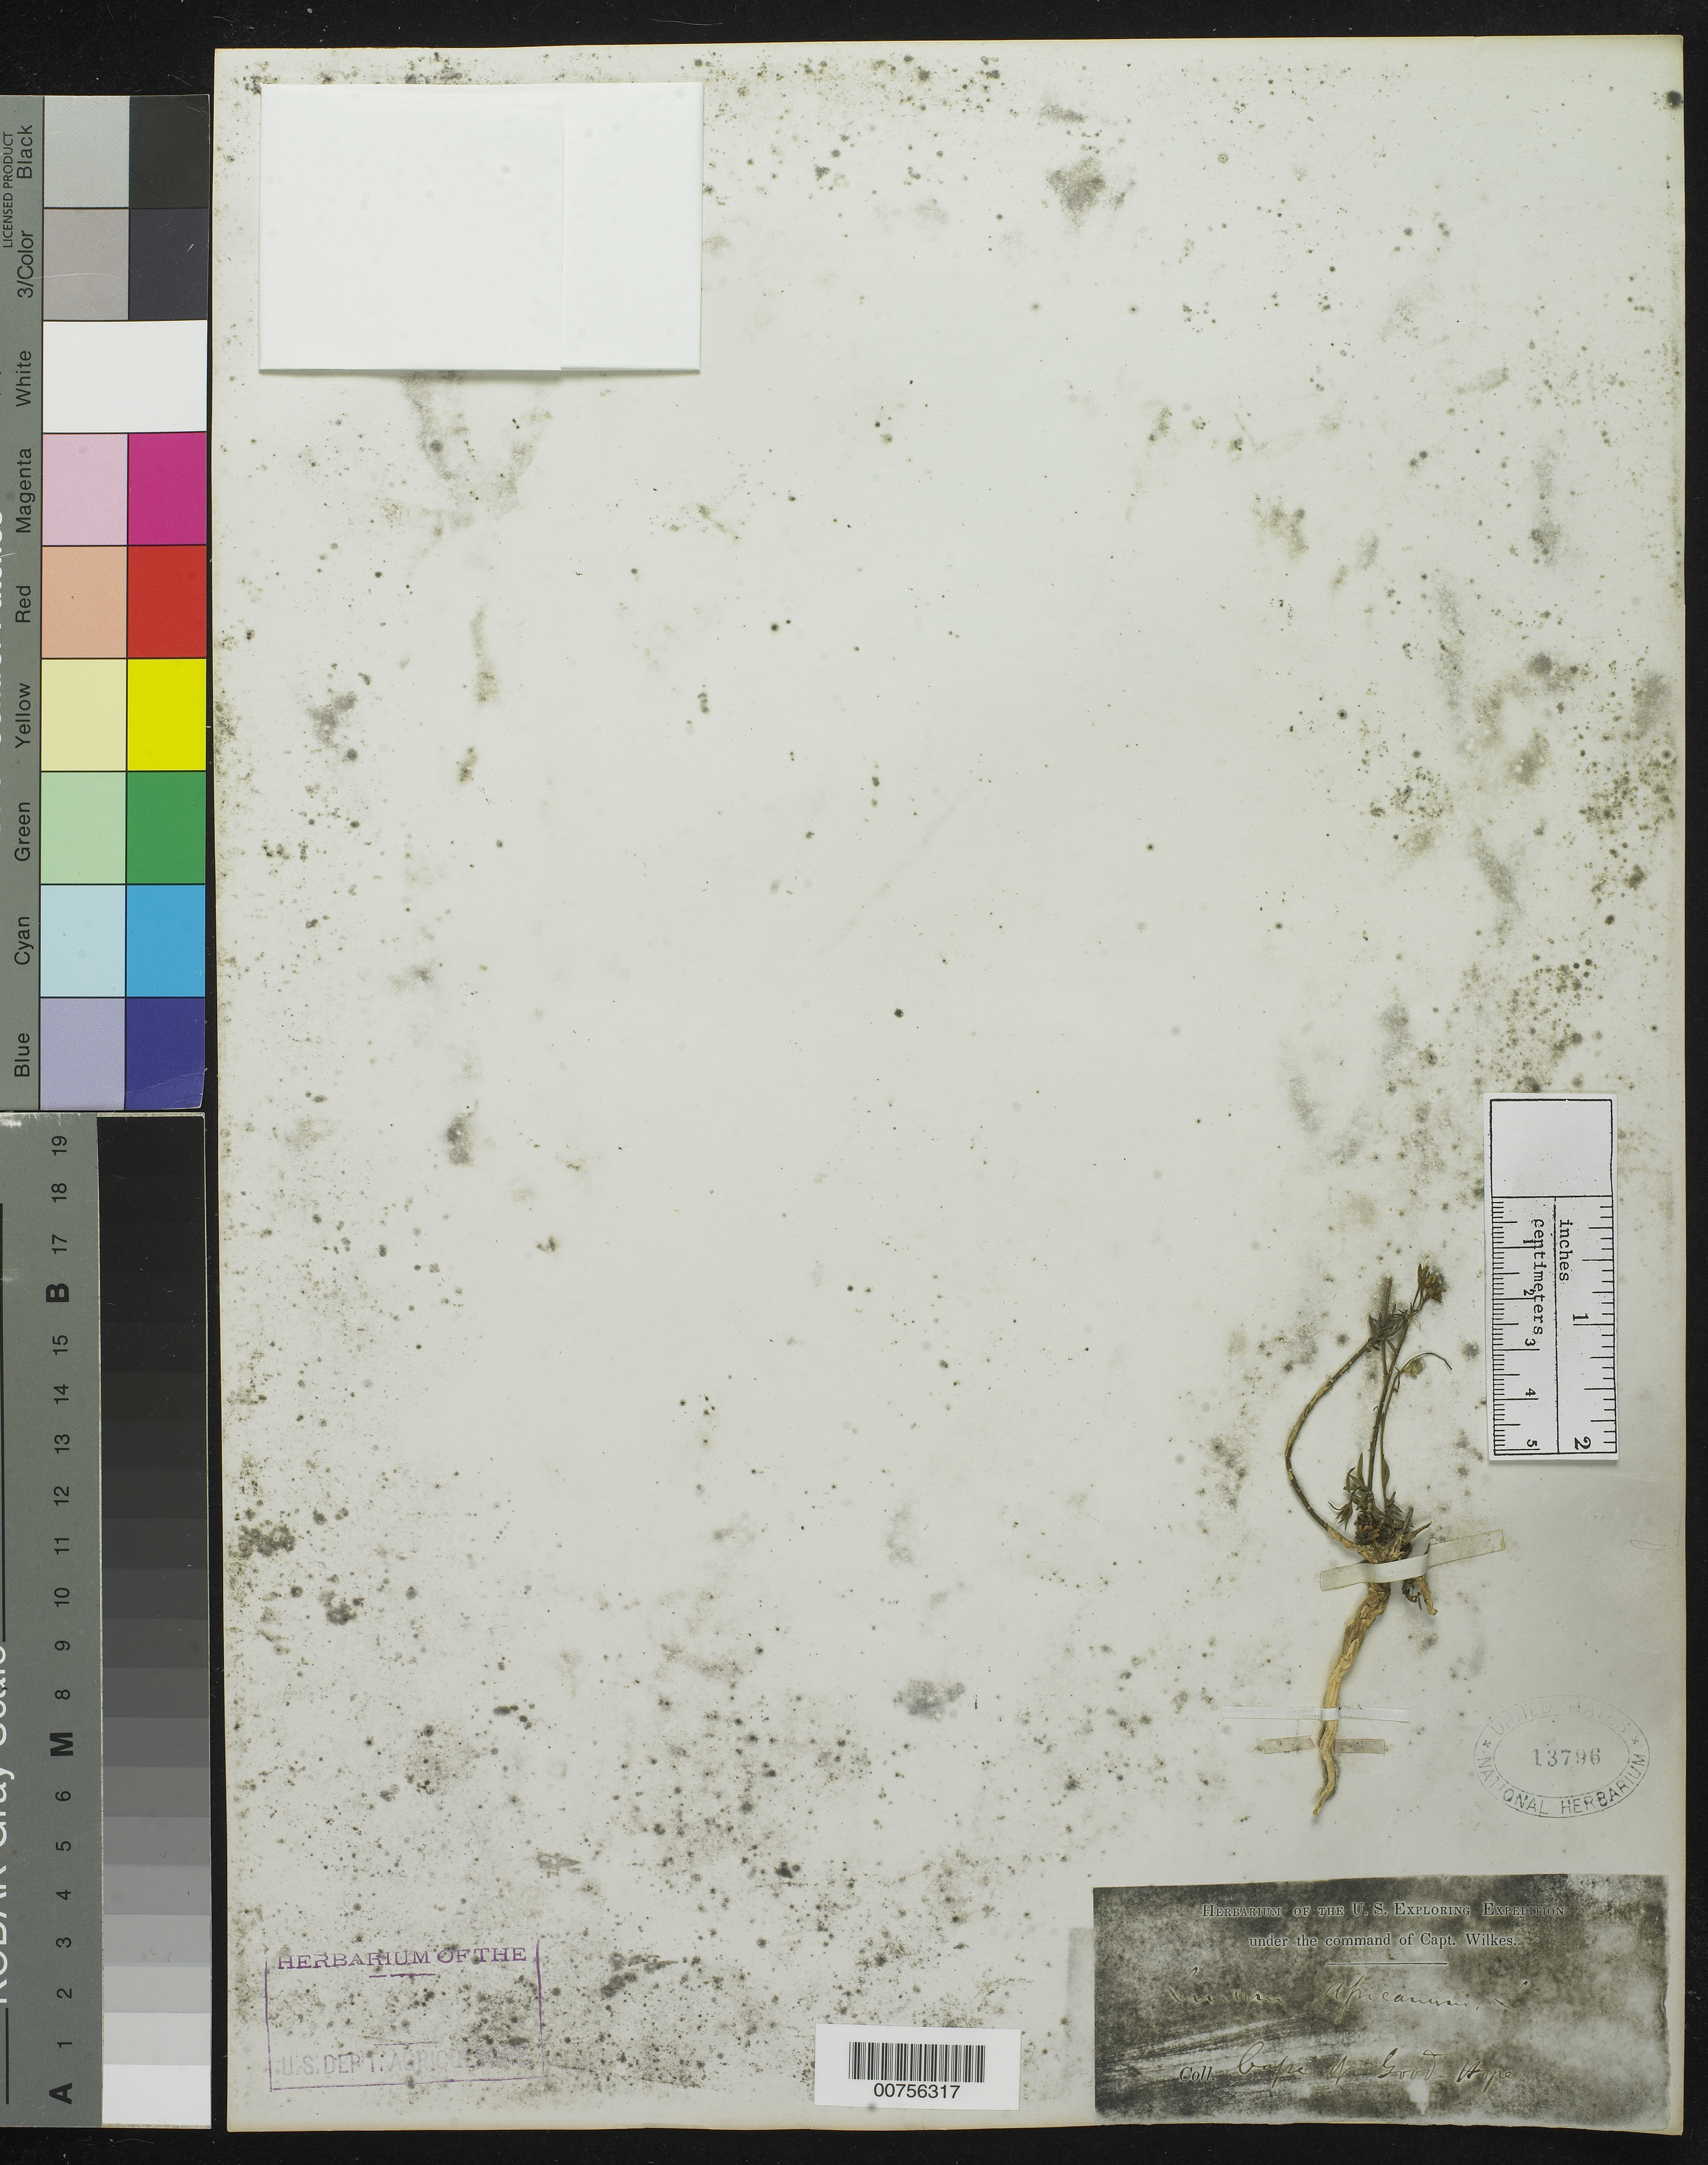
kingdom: Plantae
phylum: Tracheophyta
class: Magnoliopsida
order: Malpighiales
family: Linaceae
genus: Linum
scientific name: Linum africanum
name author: L.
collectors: Wilkes Explor. Exped.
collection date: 1838/1842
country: South Africa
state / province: Western Cape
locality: Cape of Good Hope. Cape Town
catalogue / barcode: US 13796